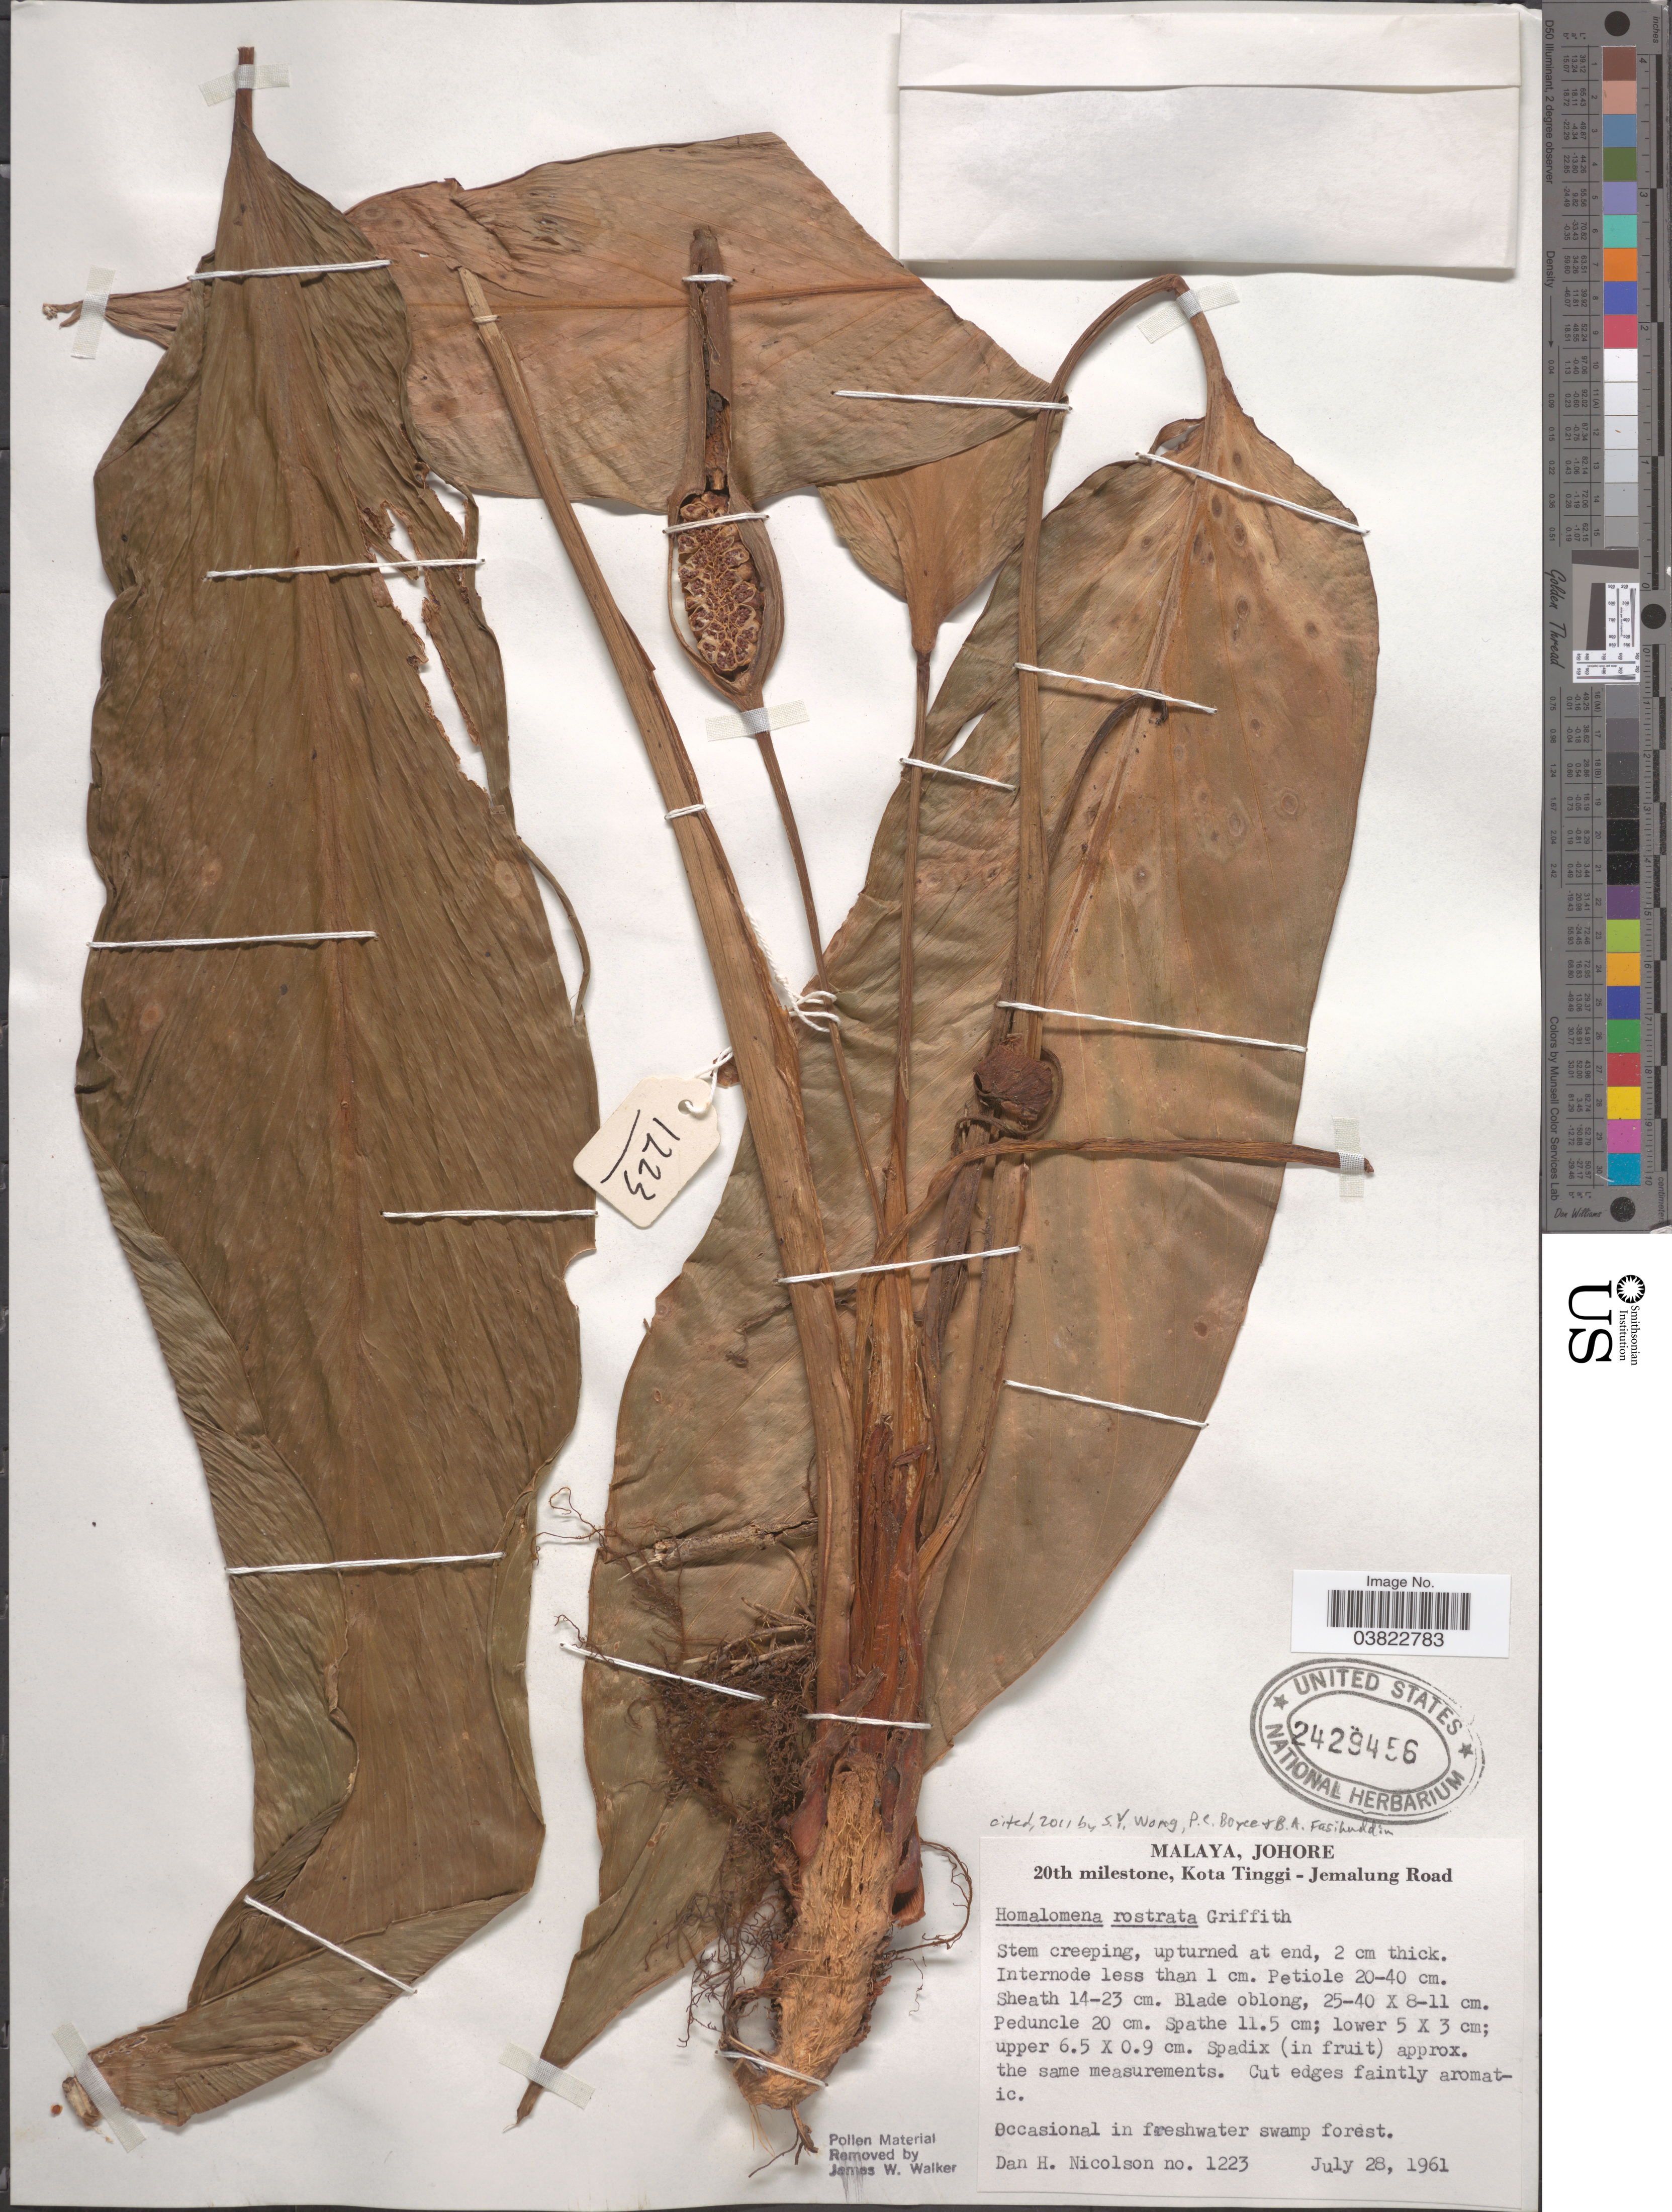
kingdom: Plantae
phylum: Tracheophyta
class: Liliopsida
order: Alismatales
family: Araceae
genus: Homalomena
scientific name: Homalomena rostrata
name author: Griff.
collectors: D. H. Nicolson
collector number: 1223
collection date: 1961-07-28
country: Malaysia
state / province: Johor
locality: Malaya, Johore. 20th milestone, Kota Tinggi-Jemalung Road.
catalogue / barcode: US 2429456